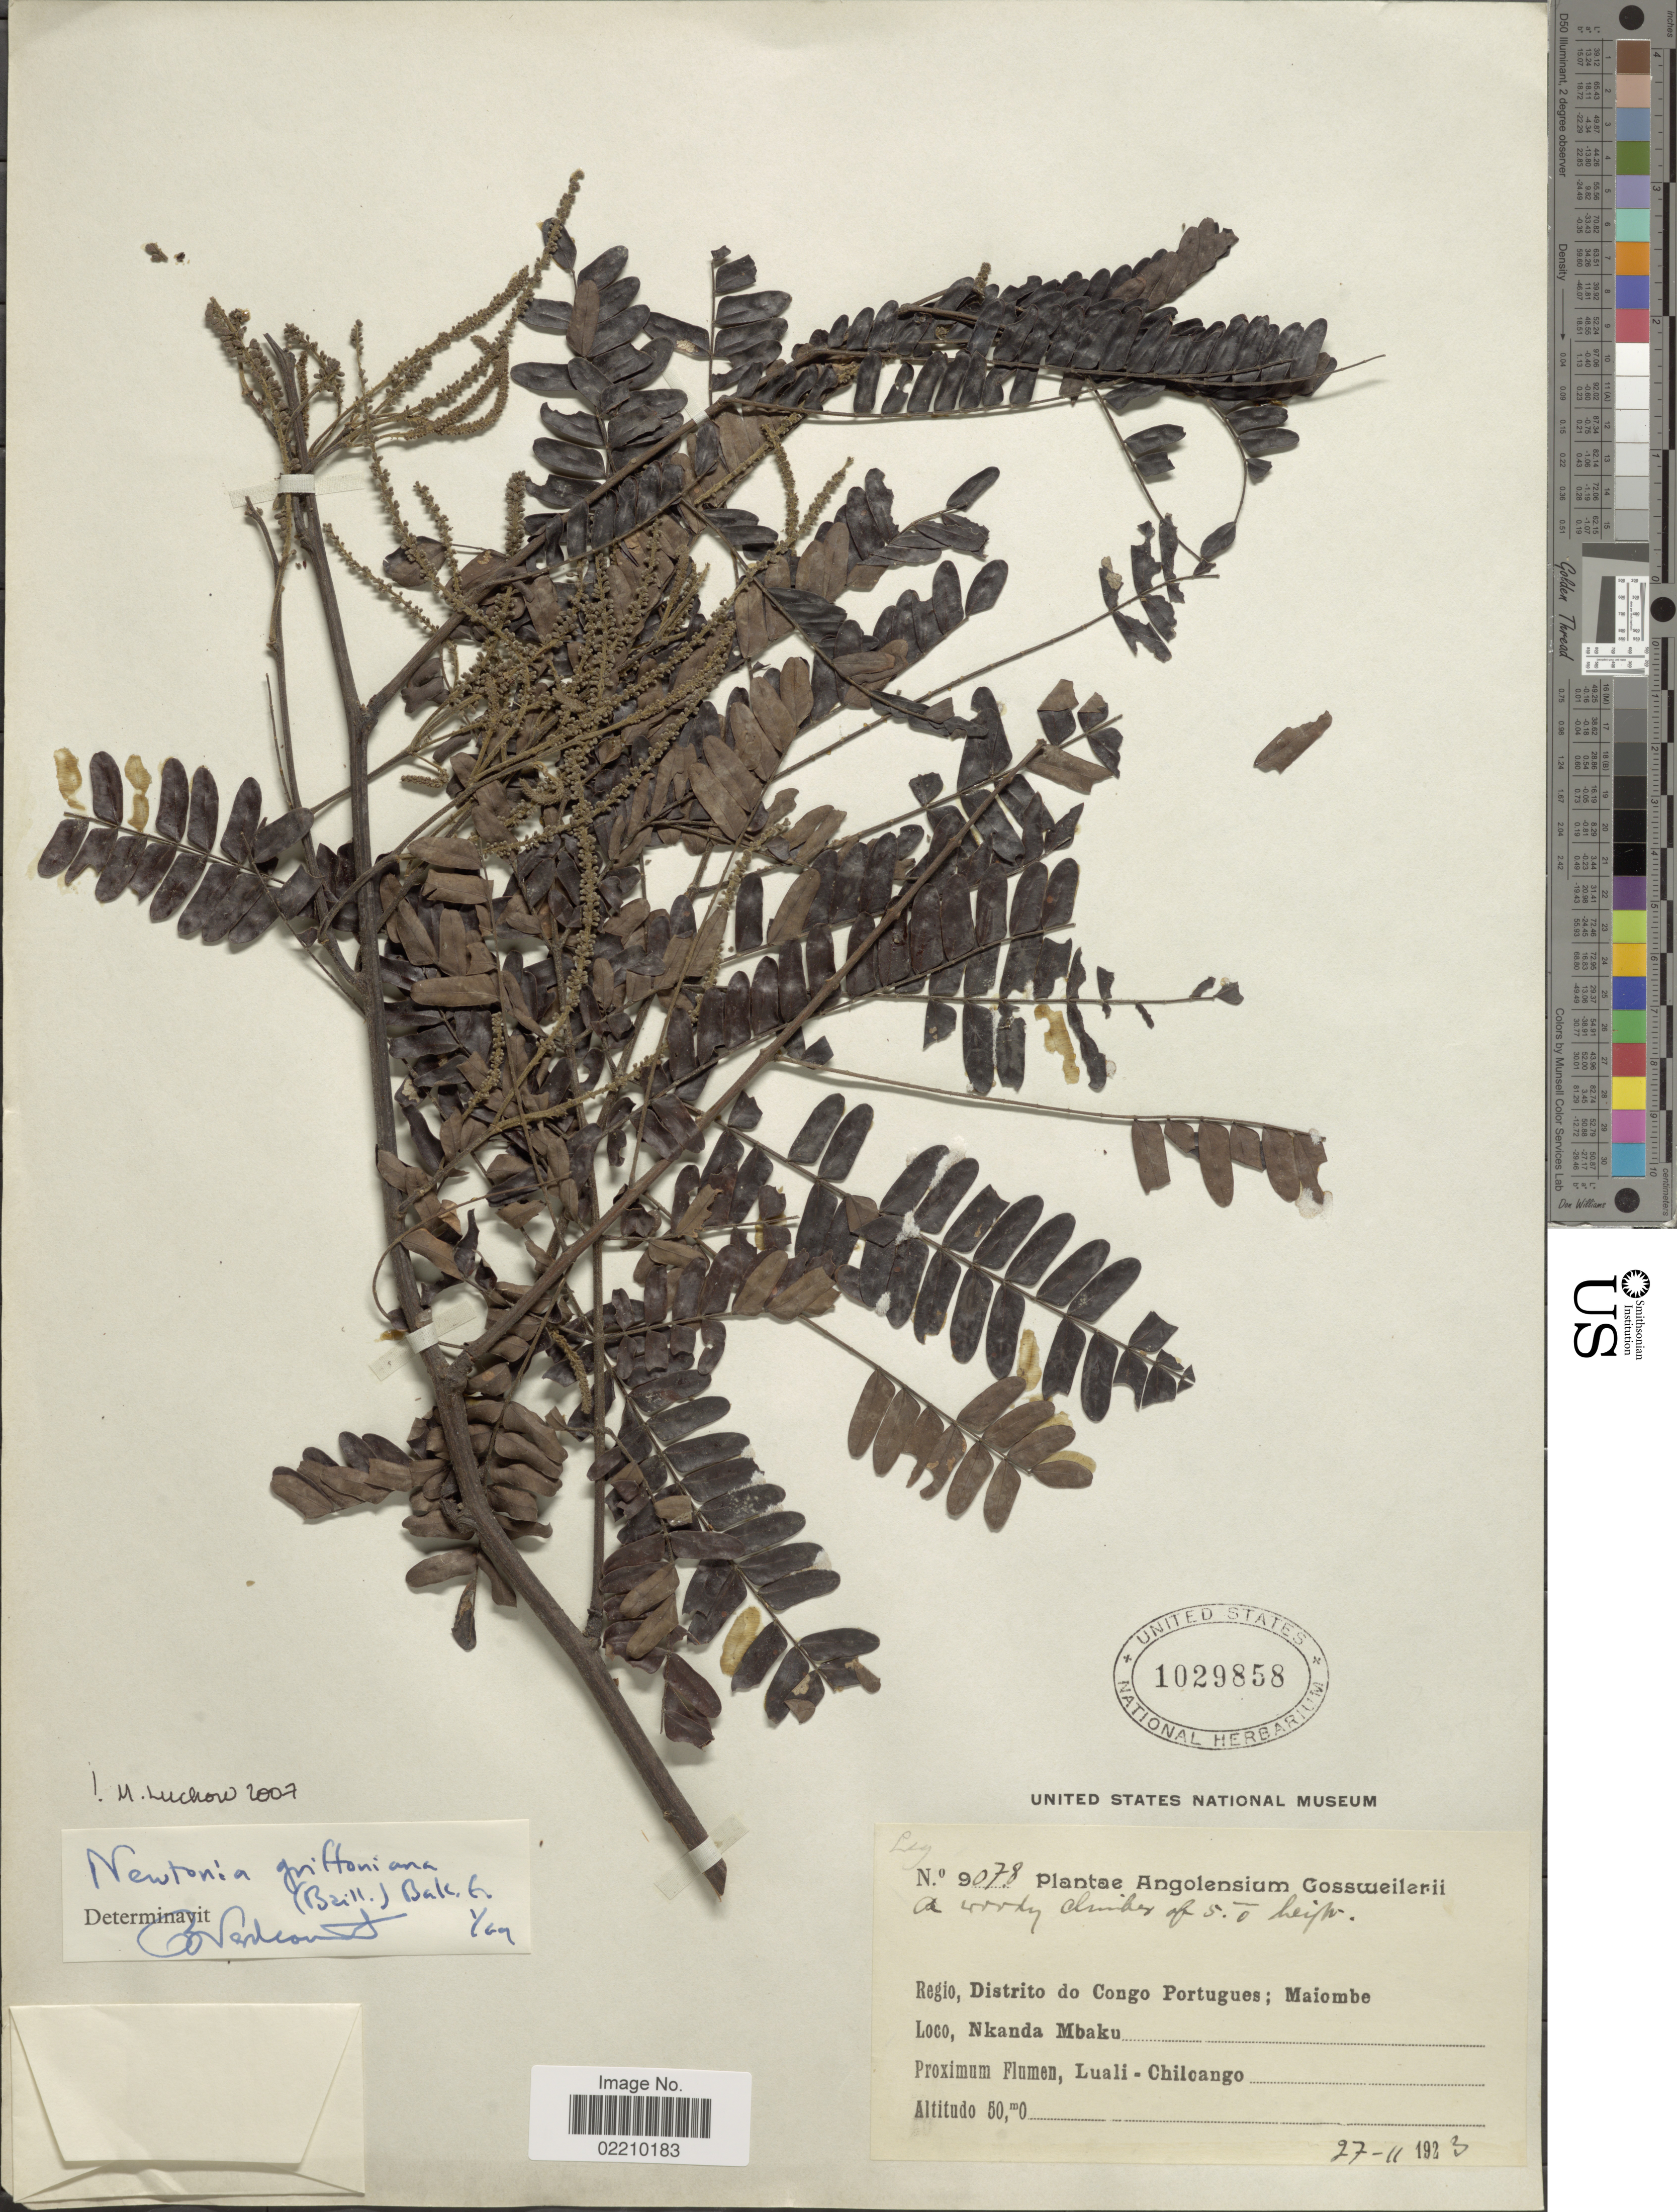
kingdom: Plantae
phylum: Tracheophyta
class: Magnoliopsida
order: Fabales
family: Fabaceae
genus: Newtonia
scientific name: Newtonia griffoniana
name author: (Baill.) Baker f.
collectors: -. Gossweiler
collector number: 9078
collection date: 1923-02-27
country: Angola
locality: Regio, Distrito do Congo Portugues, Maiombe, Nkanda Mbaku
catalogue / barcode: US 1029858